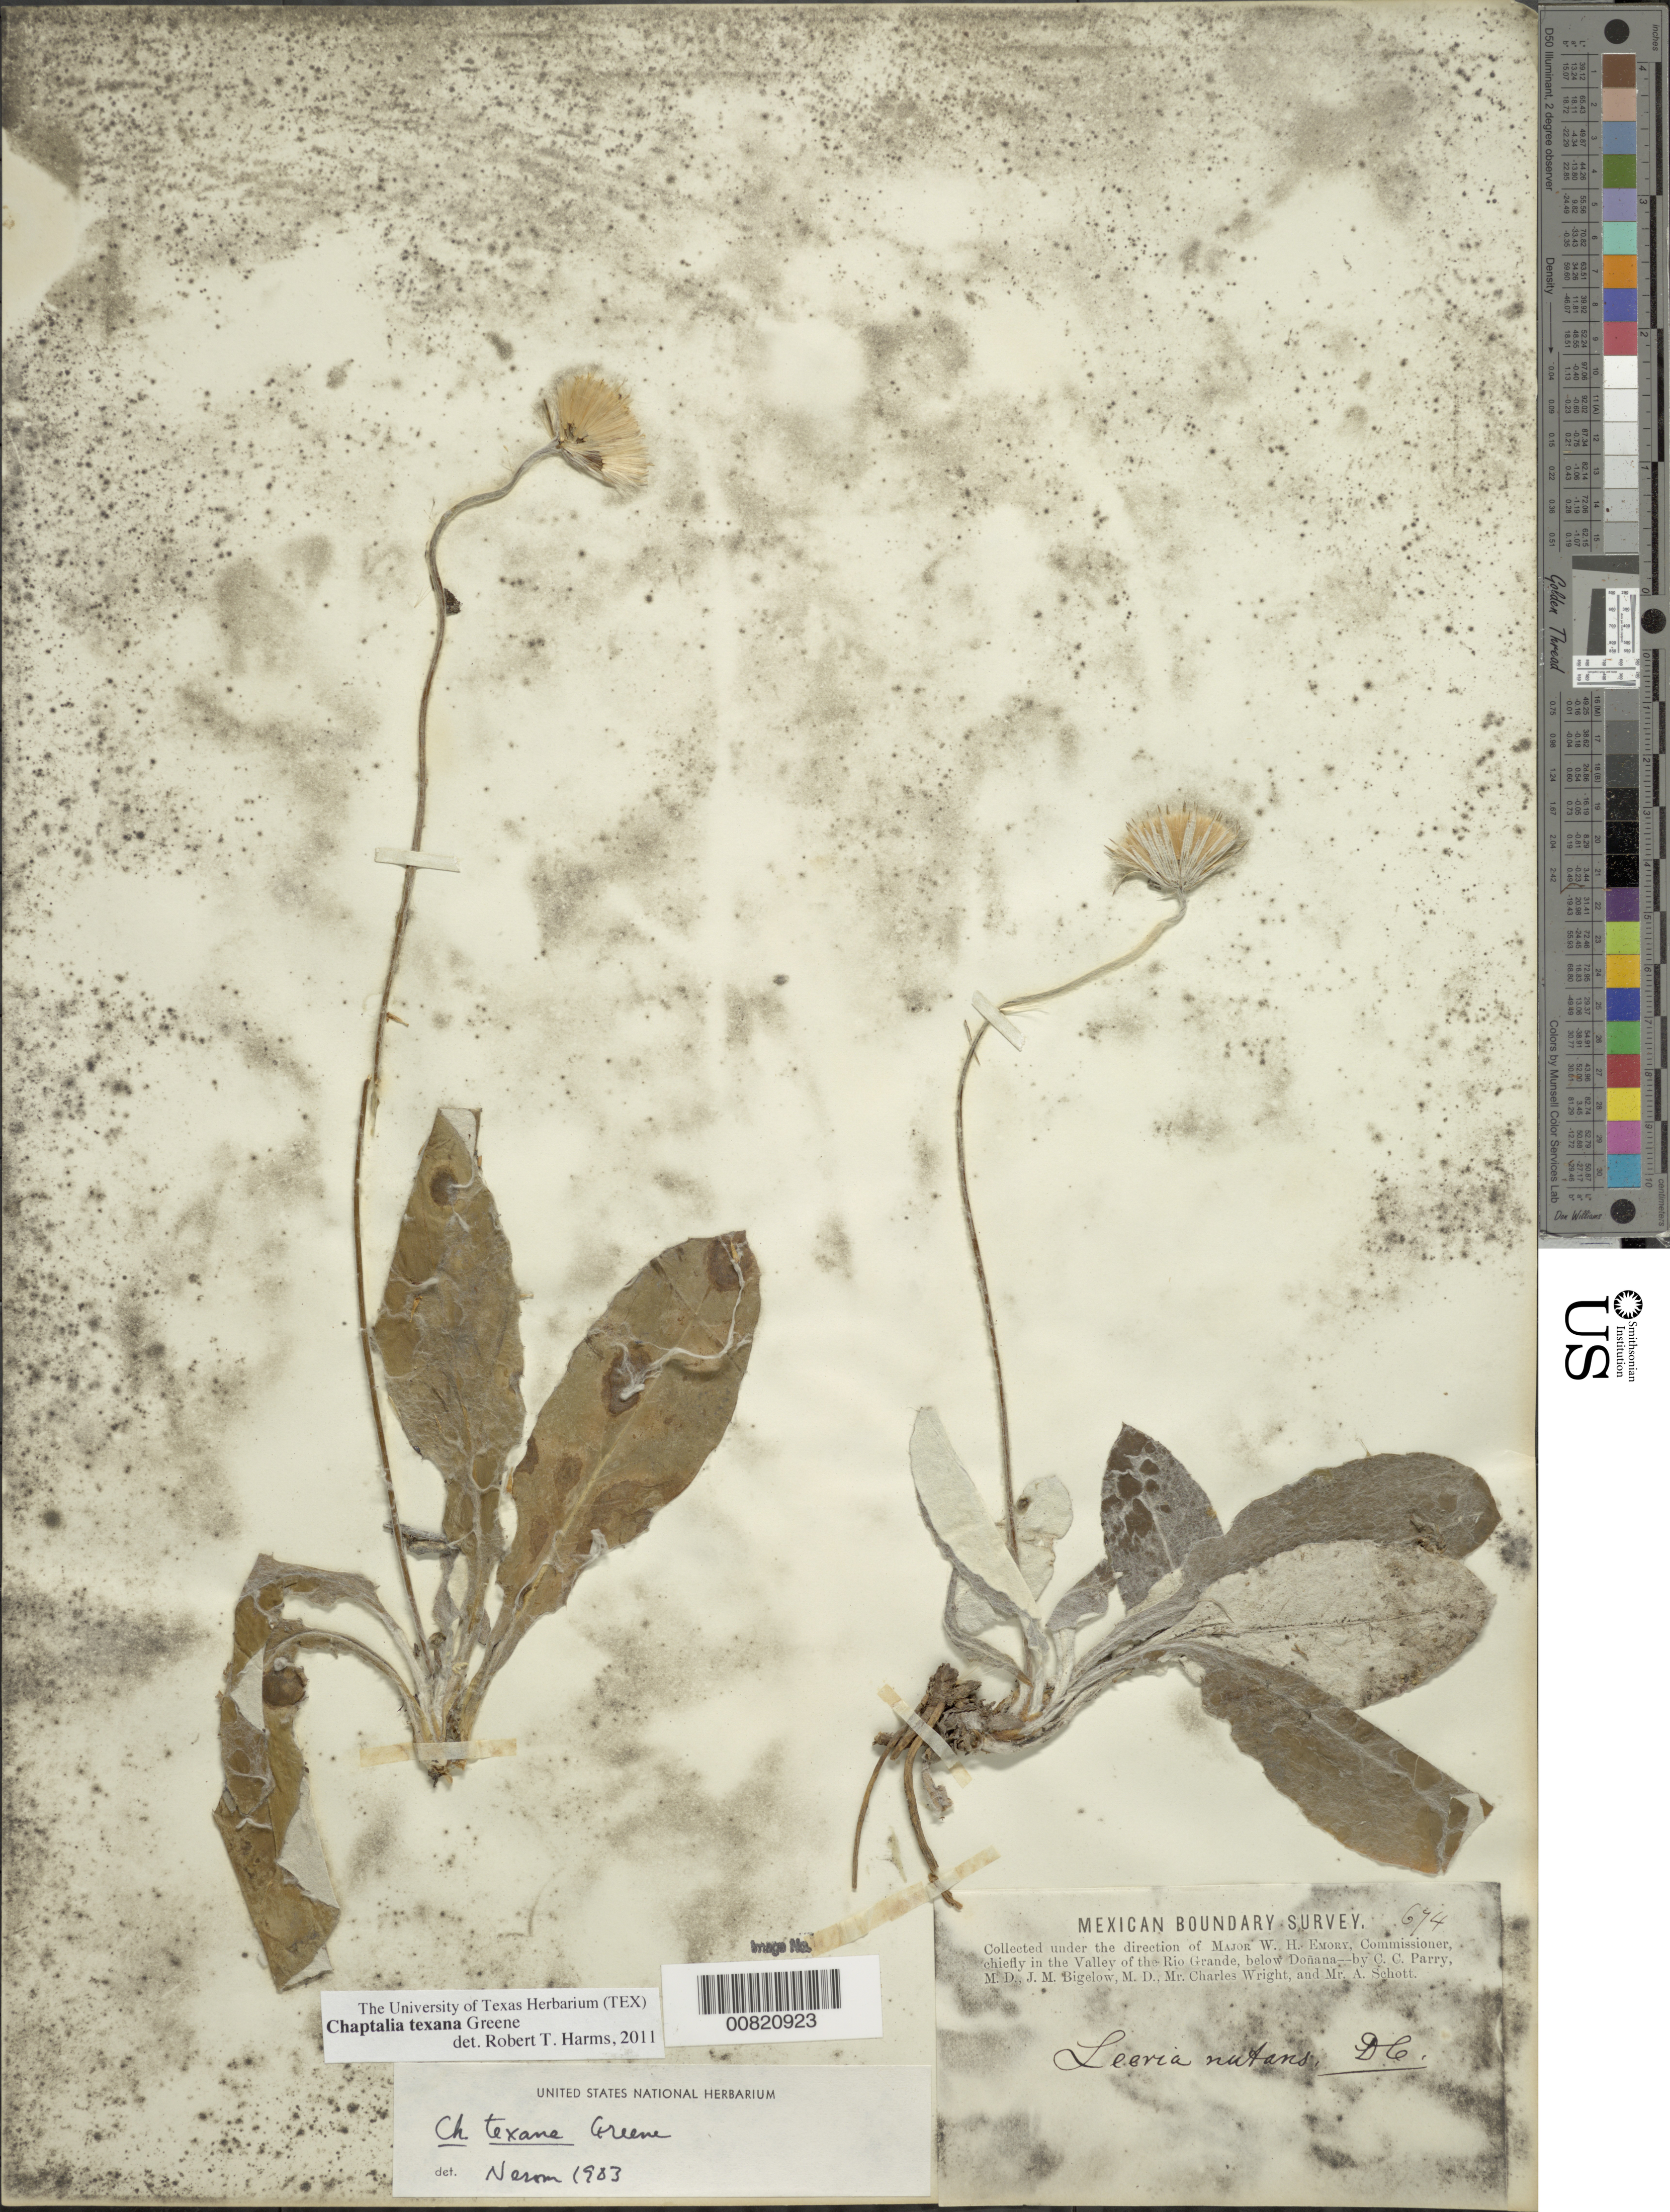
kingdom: Plantae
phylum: Tracheophyta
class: Magnoliopsida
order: Asterales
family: Asteraceae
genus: Chaptalia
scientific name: Chaptalia texana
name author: Greene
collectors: W. H. Emory, C. C. Parry, J. M. Bigelow, C. Wright & A. Schott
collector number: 674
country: Mexico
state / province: Hidalgo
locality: In the Valley of Rio Grande, below Doñana